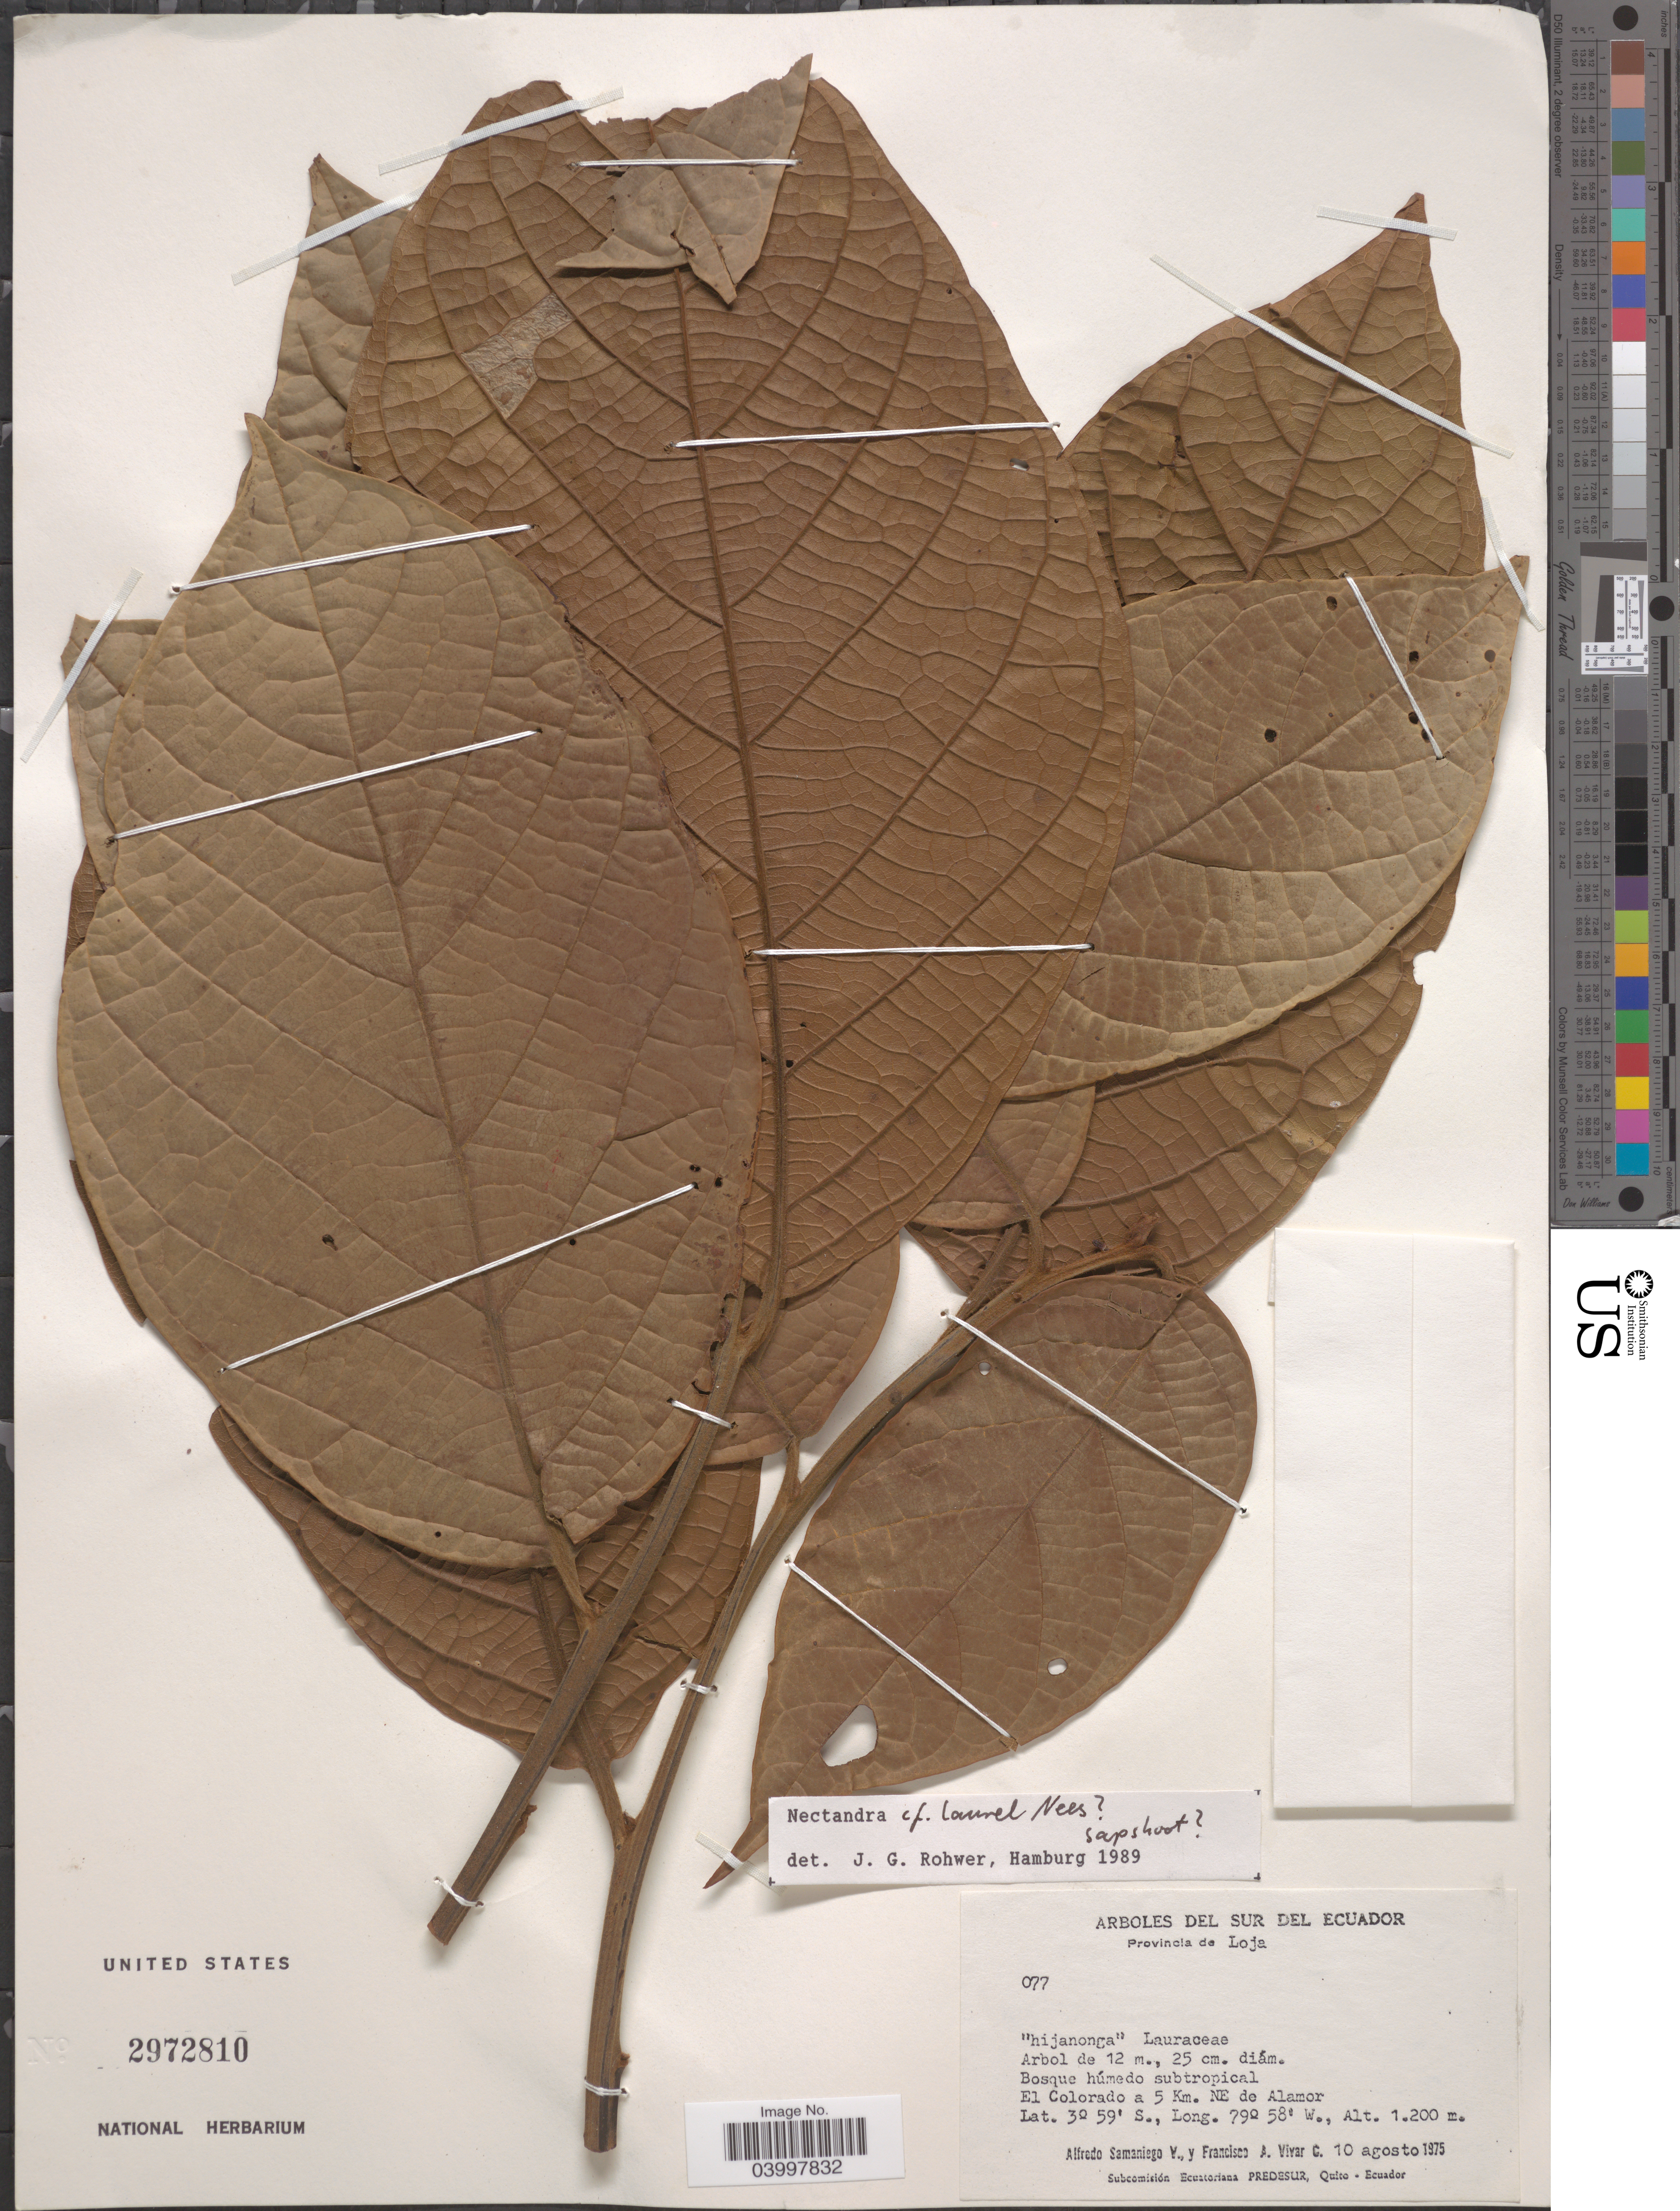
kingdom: Plantae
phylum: Tracheophyta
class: Magnoliopsida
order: Laurales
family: Lauraceae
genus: Nectandra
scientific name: Nectandra laurel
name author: Nees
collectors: A. V. Samaniego & F. A. Vivar C.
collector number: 077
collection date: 1975-08-10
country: Ecuador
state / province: Loja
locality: Sur del Ecuador. En Colorado a 5 Km. NE de Alamor.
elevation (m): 1200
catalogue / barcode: US 2972810